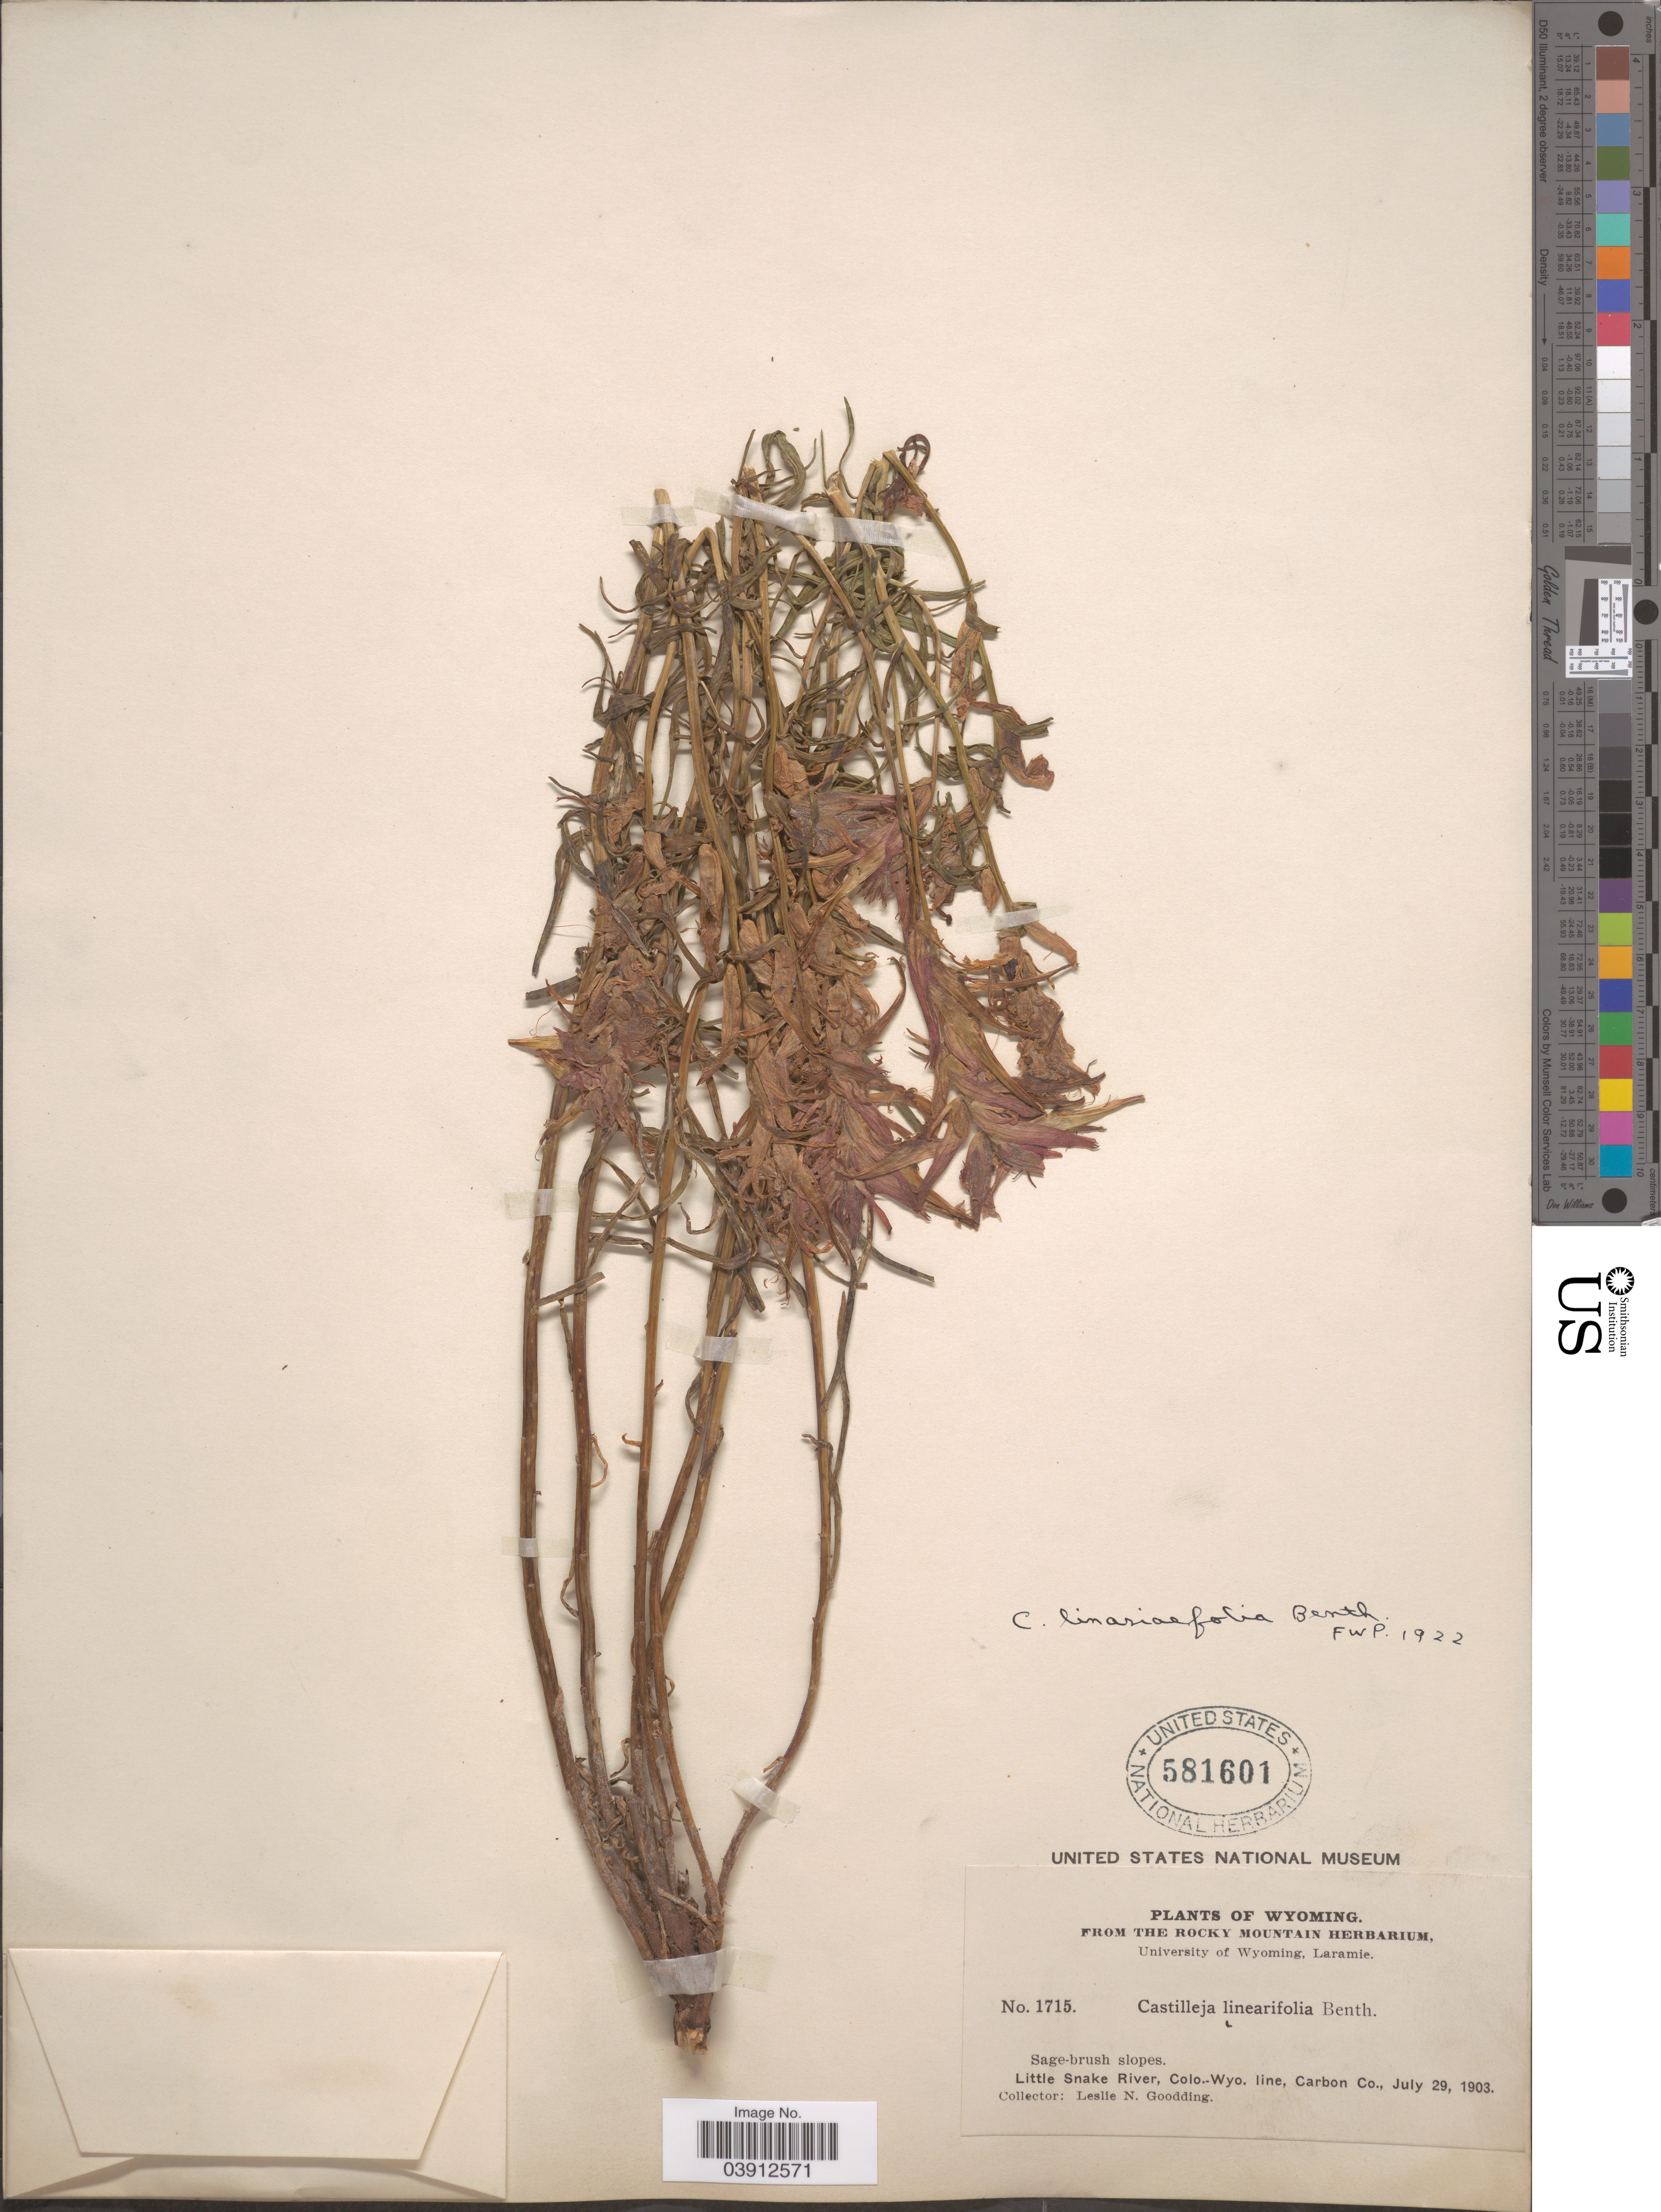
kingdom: Plantae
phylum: Tracheophyta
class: Magnoliopsida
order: Lamiales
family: Orobanchaceae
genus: Castilleja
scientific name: Castilleja linariifolia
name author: Benth.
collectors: L. N. Goodding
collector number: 1715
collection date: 1903-07-29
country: United States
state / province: Wyoming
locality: Sage-brush slopes. Little Snake River, Colo.-Wyo. line, Carbon Co.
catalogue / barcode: US 581601